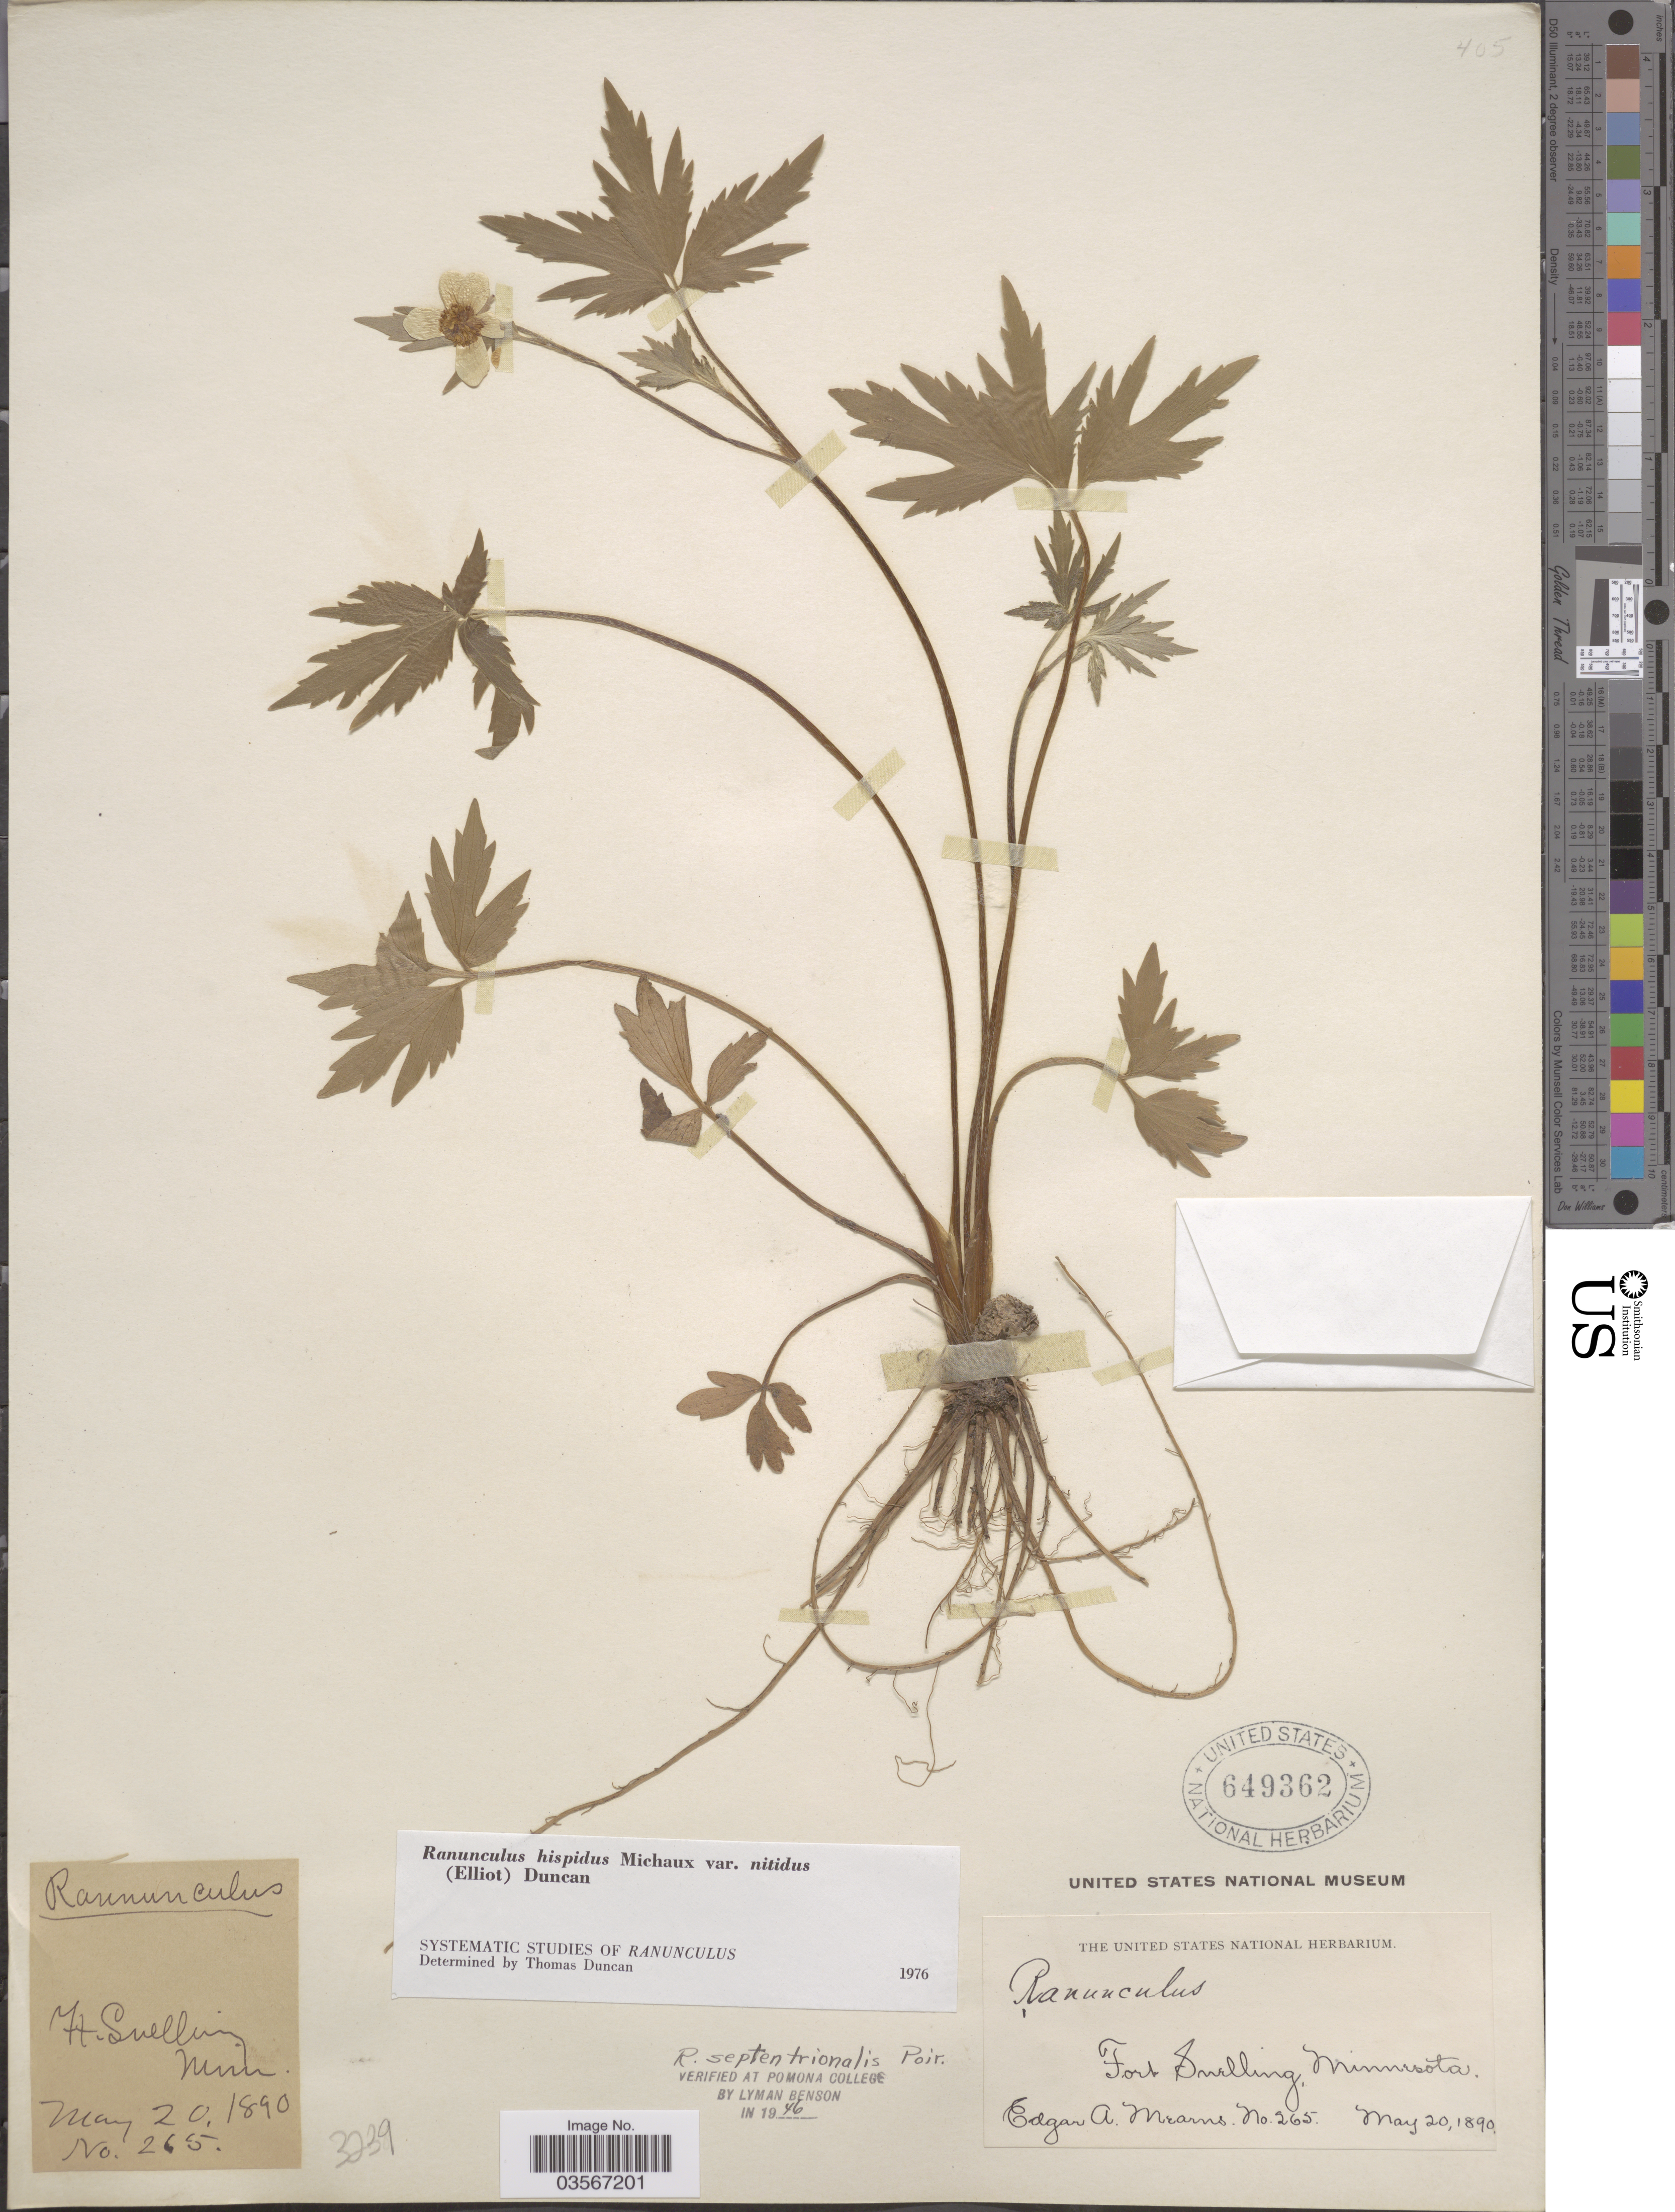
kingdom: Plantae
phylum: Tracheophyta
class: Magnoliopsida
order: Ranunculales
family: Ranunculaceae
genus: Ranunculus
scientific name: Ranunculus hispidus var. nitidus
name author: (Chapm.) T. Duncan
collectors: E. A. Mearns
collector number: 265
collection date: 1890-05-20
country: United States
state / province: Minnesota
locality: Fort Snelling.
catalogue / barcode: US 649362